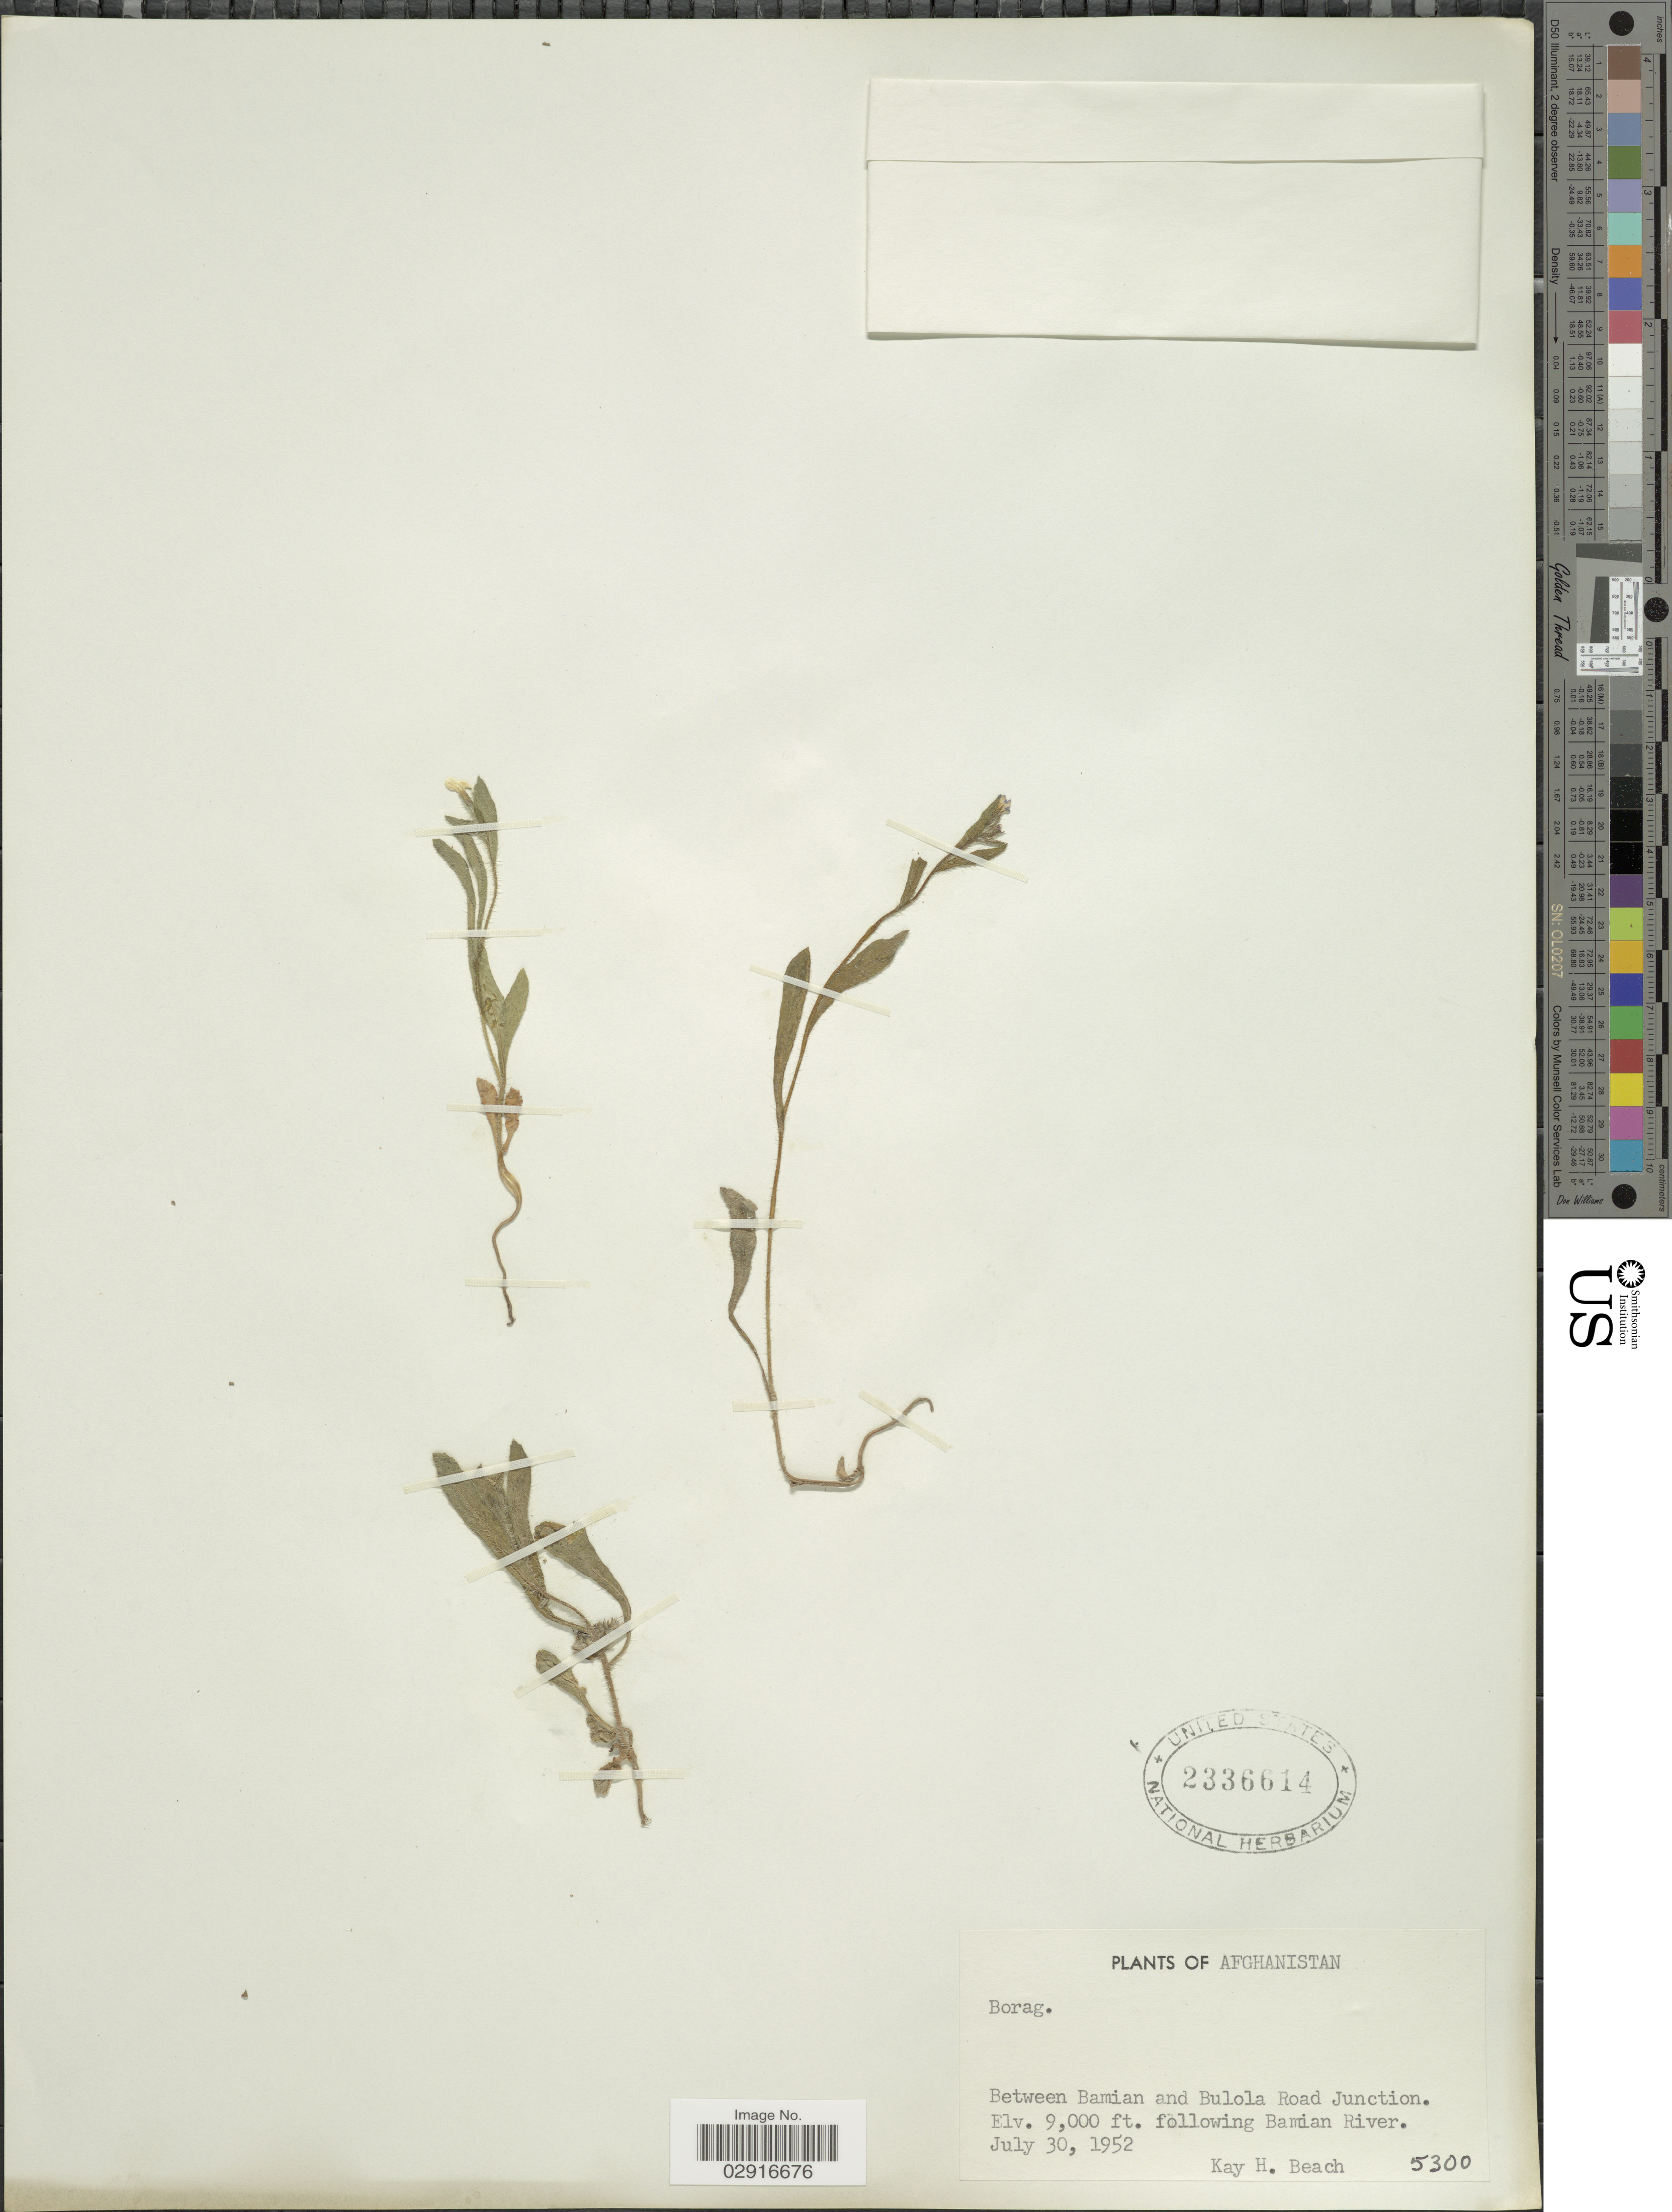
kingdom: Plantae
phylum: Tracheophyta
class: Magnoliopsida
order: Boraginales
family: Boraginaceae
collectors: K. H. Beach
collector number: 5300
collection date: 1952-07-30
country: Afghanistan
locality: Between Bamian and Bulola Road Junction. Following Bamian River.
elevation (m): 2743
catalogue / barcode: US 2336614